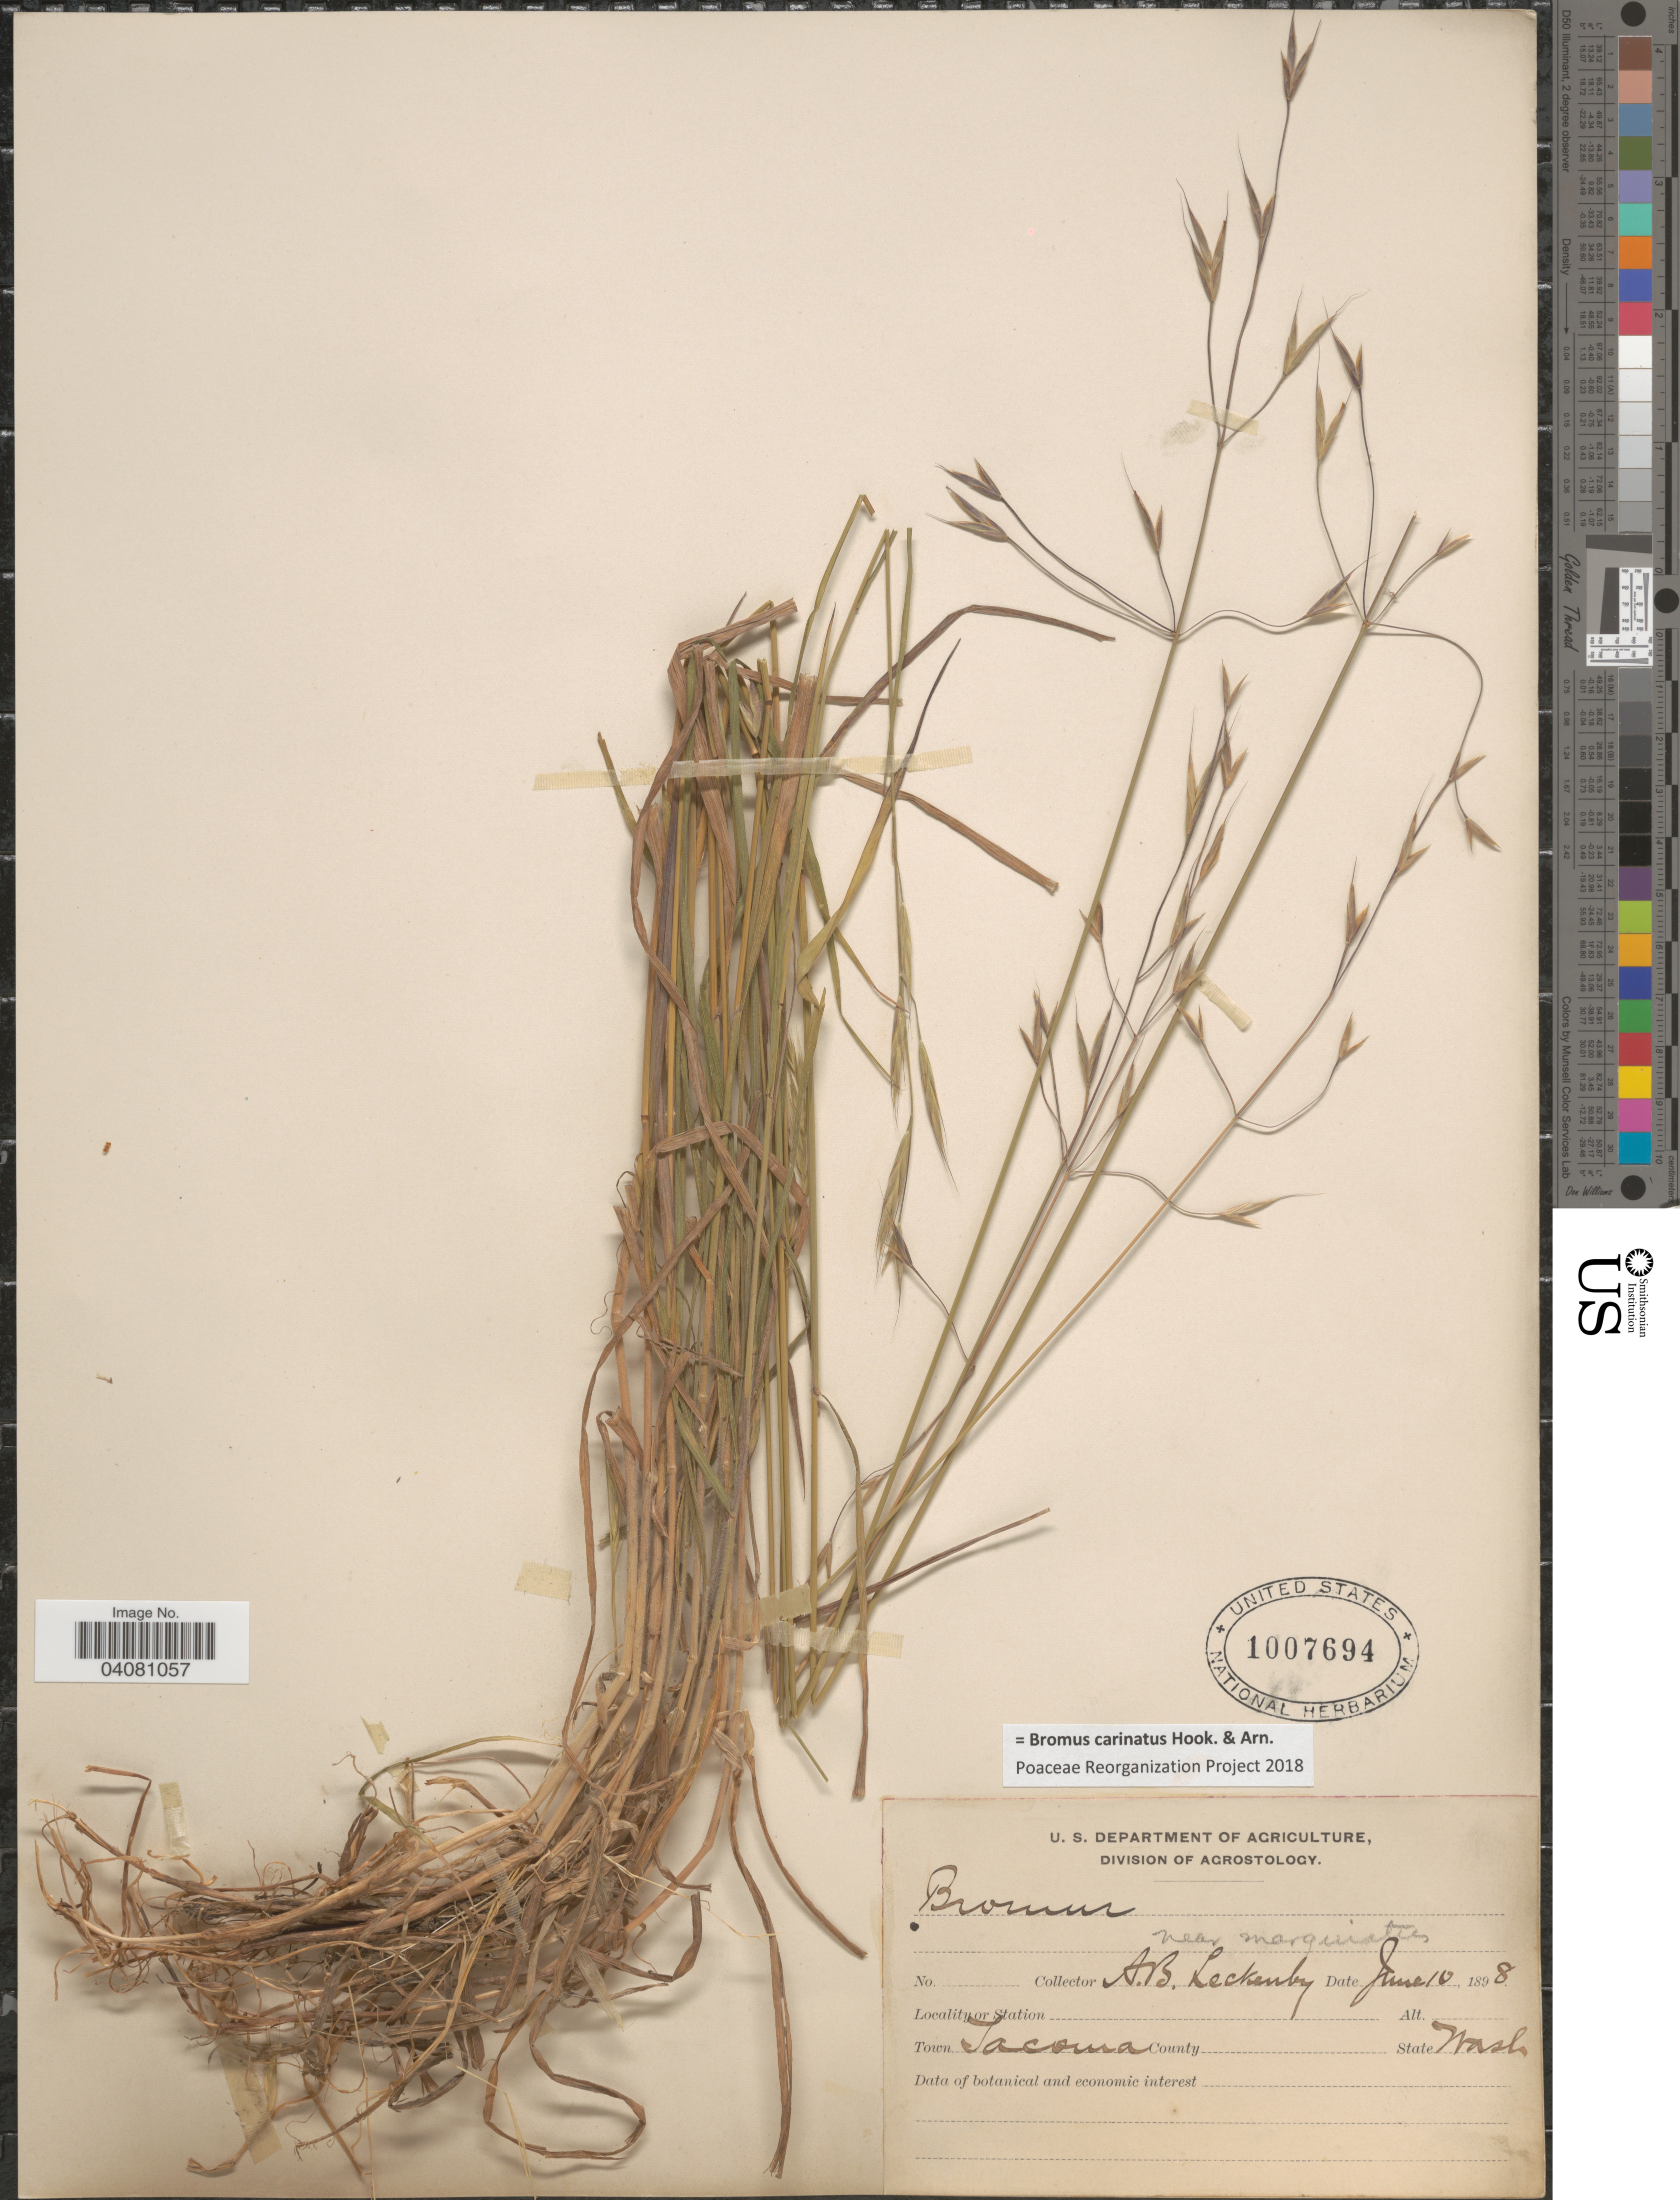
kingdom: Plantae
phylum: Tracheophyta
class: Liliopsida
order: Poales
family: Poaceae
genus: Bromus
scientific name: Bromus carinatus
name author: Hook. & Arn.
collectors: A. Leckenby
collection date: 1898-06-10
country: United States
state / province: Washington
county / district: Pierce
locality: Town Tacoma.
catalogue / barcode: US 1007694